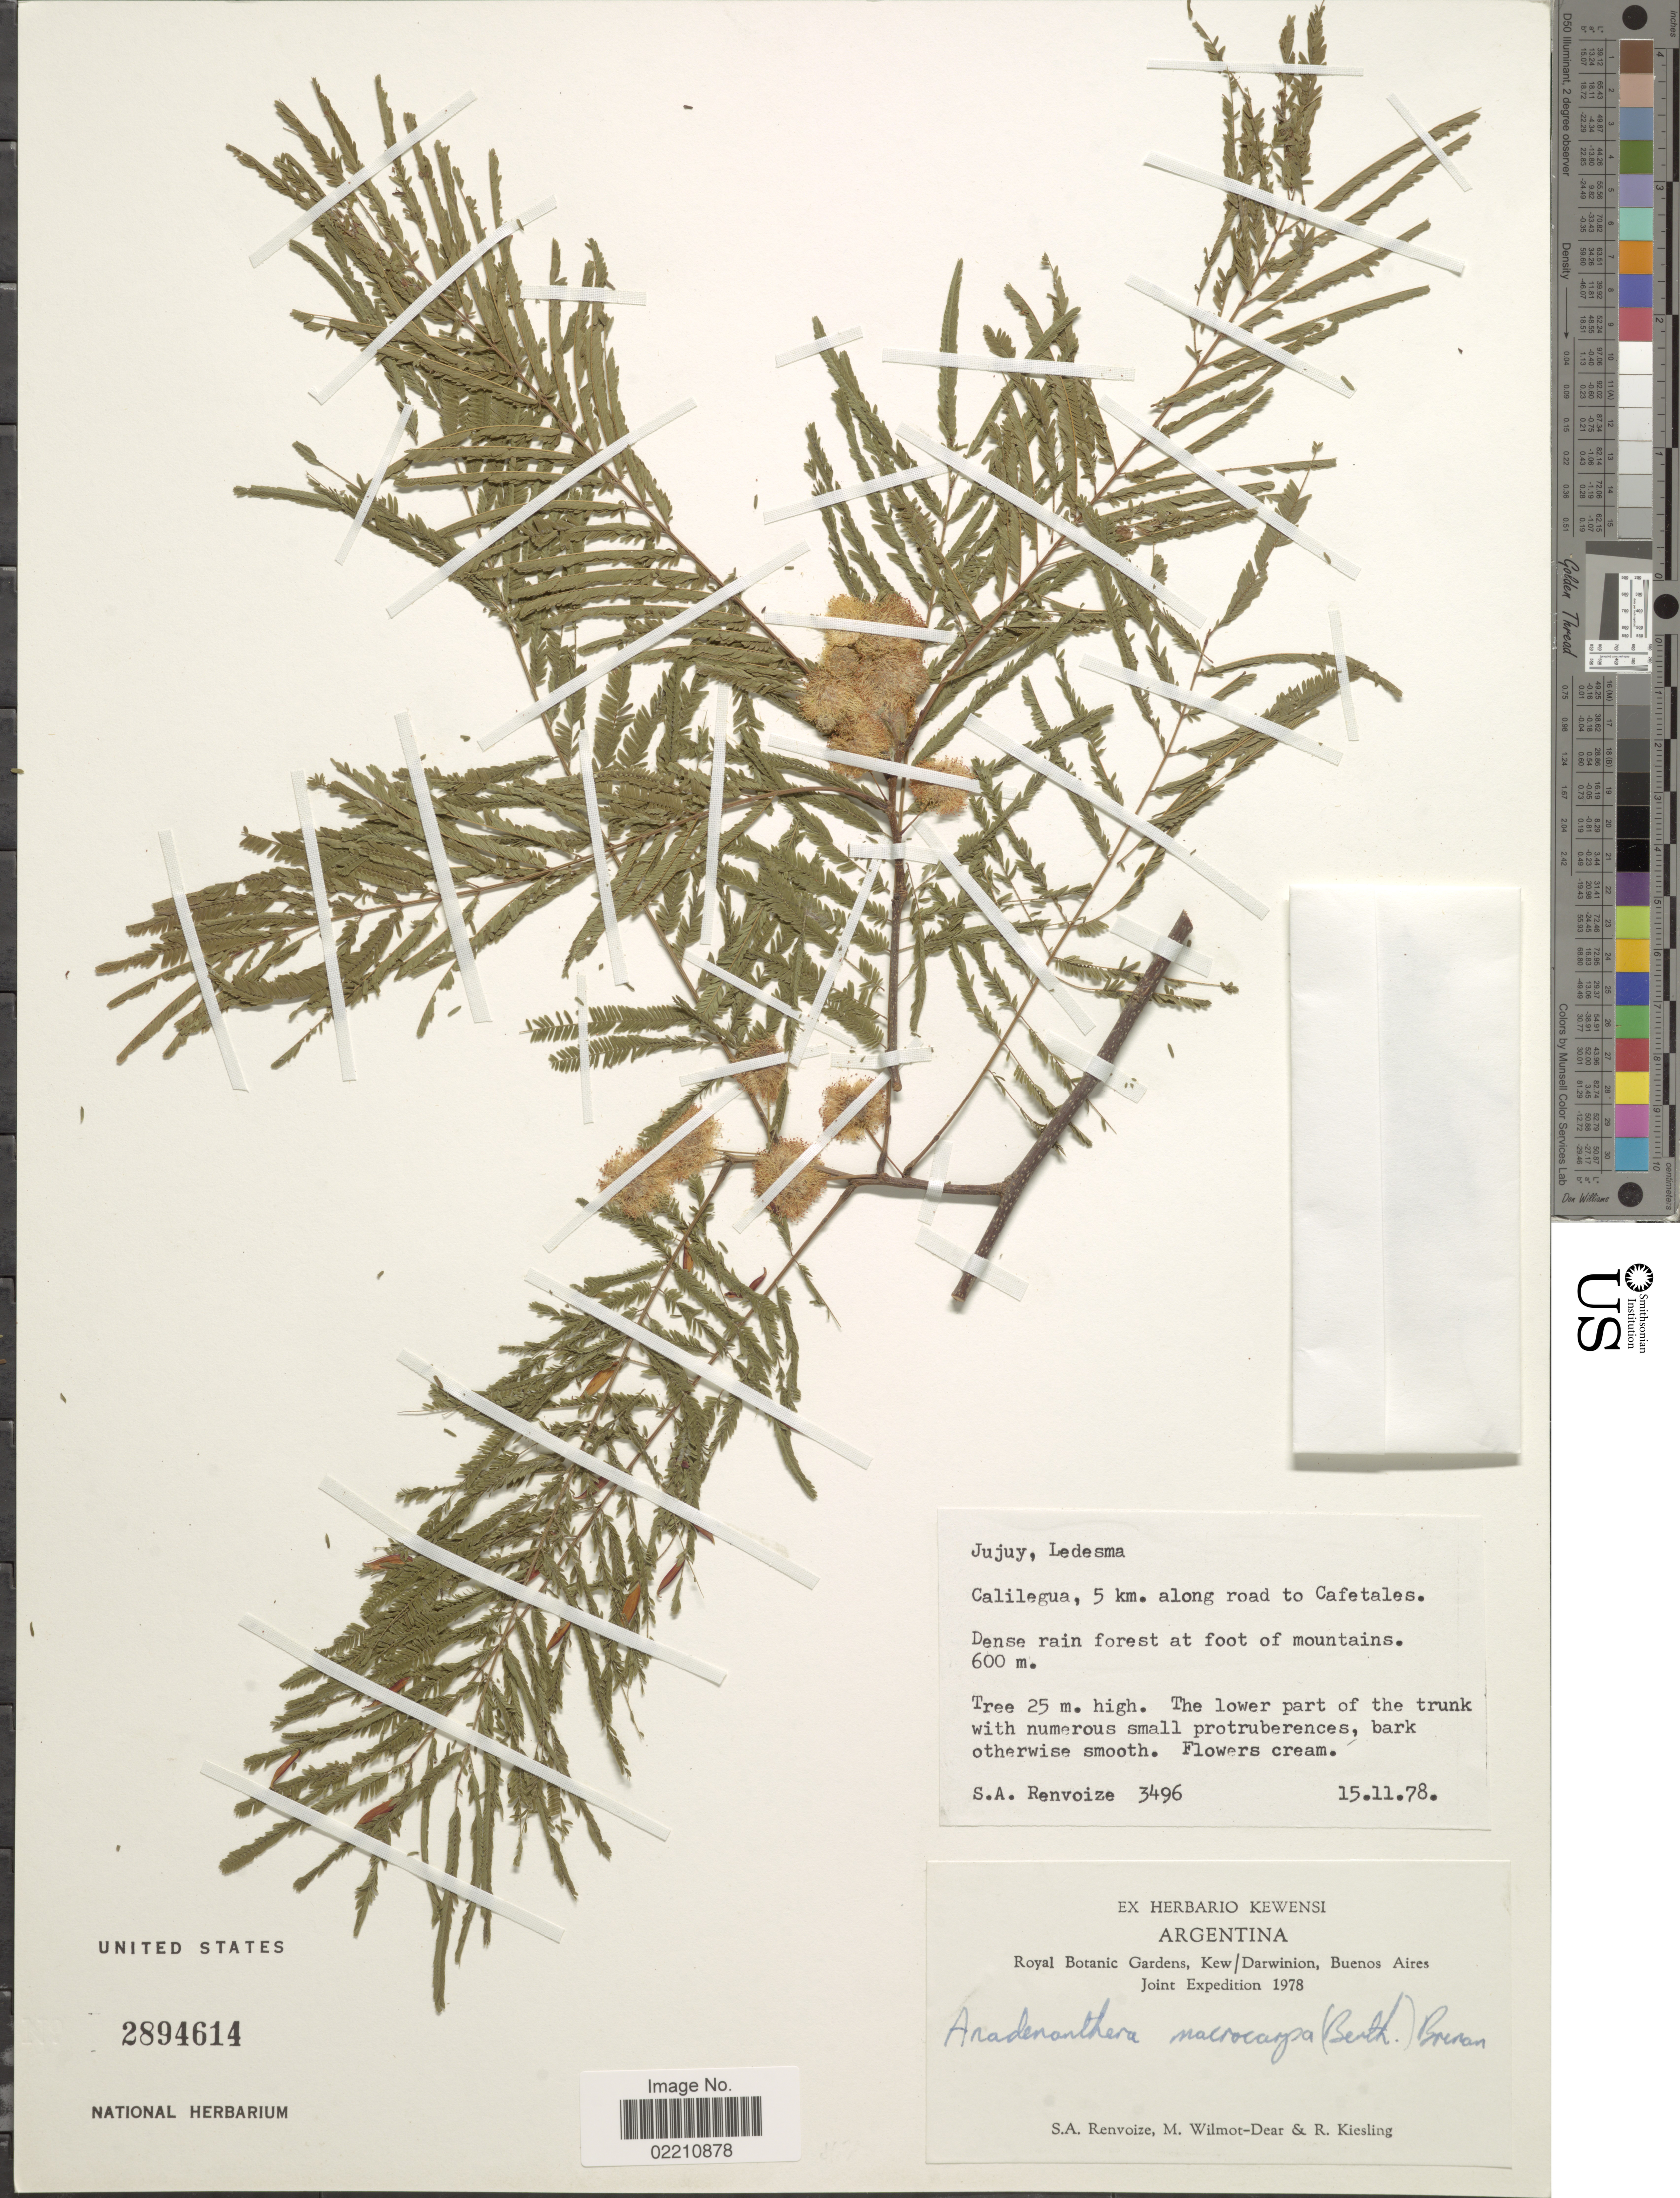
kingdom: Plantae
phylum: Tracheophyta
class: Magnoliopsida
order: Fabales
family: Fabaceae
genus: Anadenanthera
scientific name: Anadenanthera macrocarpa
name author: (Benth.) Brenan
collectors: S. A. Renvoize, M. Wilmot-Dear & R. Kiesling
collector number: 3496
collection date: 1978-11-15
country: Argentina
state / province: Jujuy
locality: Ledesma, Calilegua, 5 km. along road to Cafetales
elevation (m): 600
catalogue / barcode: US 2894614